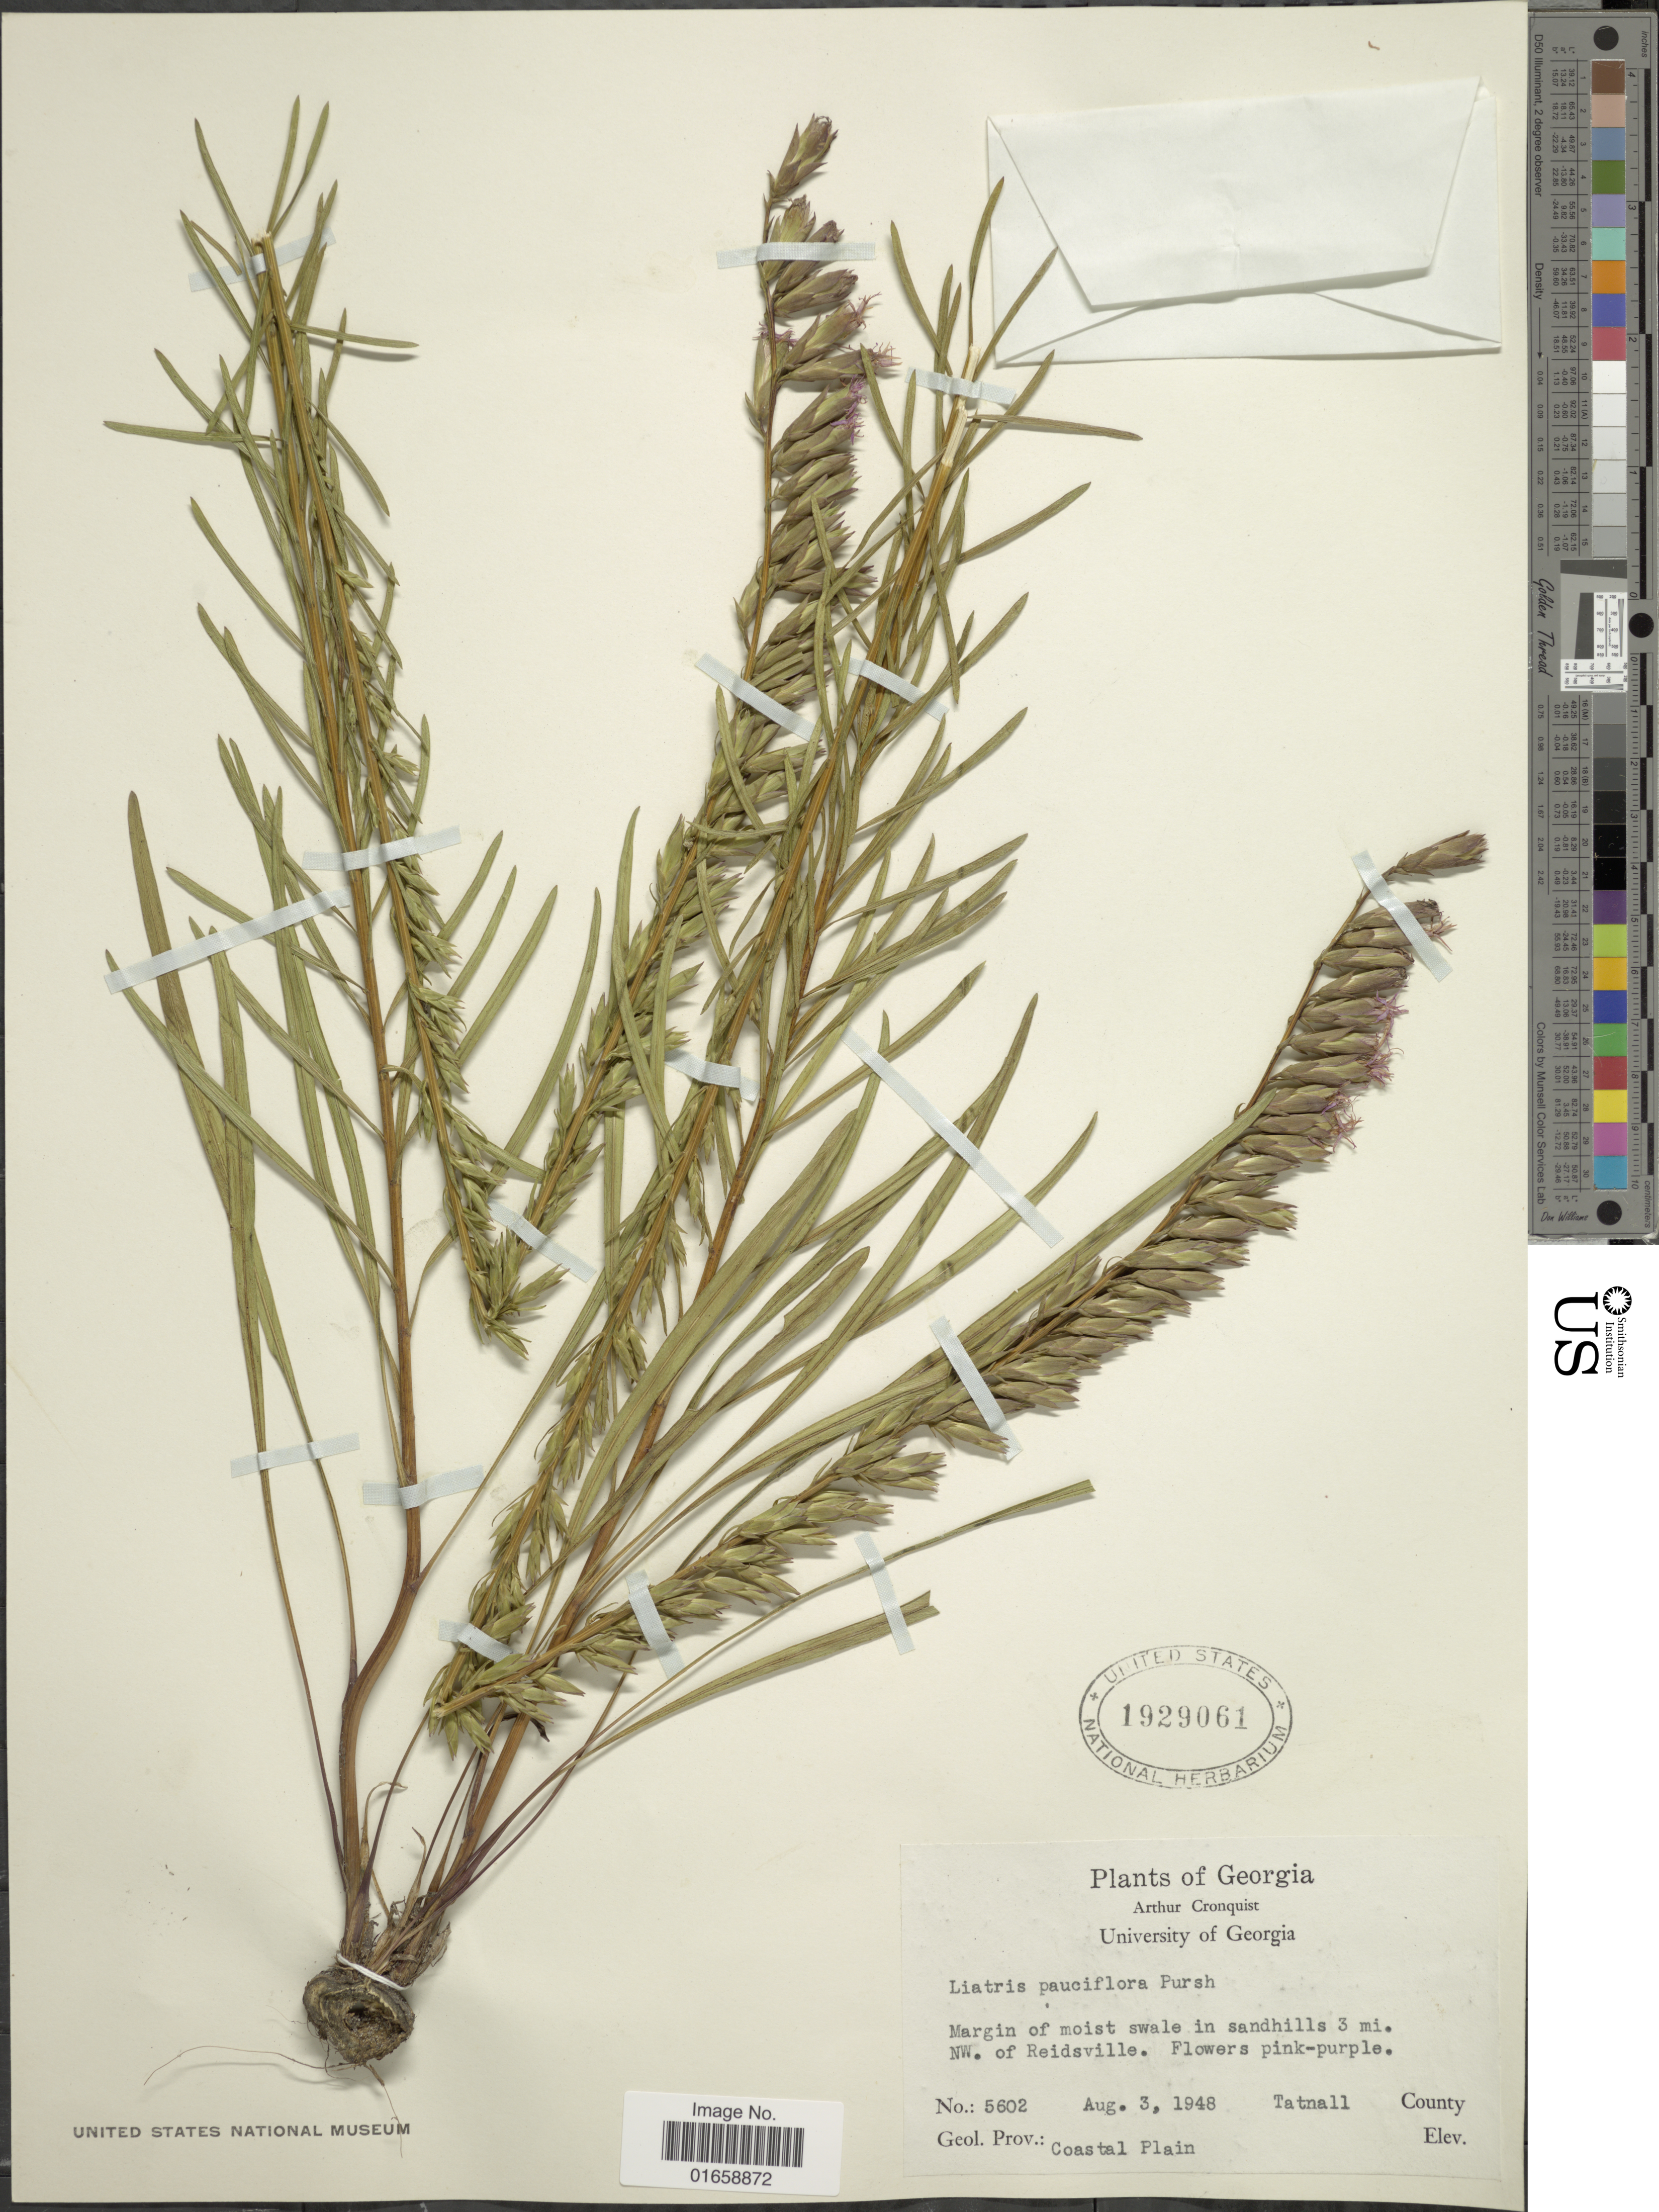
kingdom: Plantae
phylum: Tracheophyta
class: Magnoliopsida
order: Asterales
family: Asteraceae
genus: Liatris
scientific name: Liatris pauciflora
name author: Pursh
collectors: A. J. Cronquist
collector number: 5602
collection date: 1948-08-03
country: United States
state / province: Georgia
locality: Margin of moist swale in sandhills 3 mi. NW. of Reidsville, Tatnall County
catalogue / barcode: US 1929061